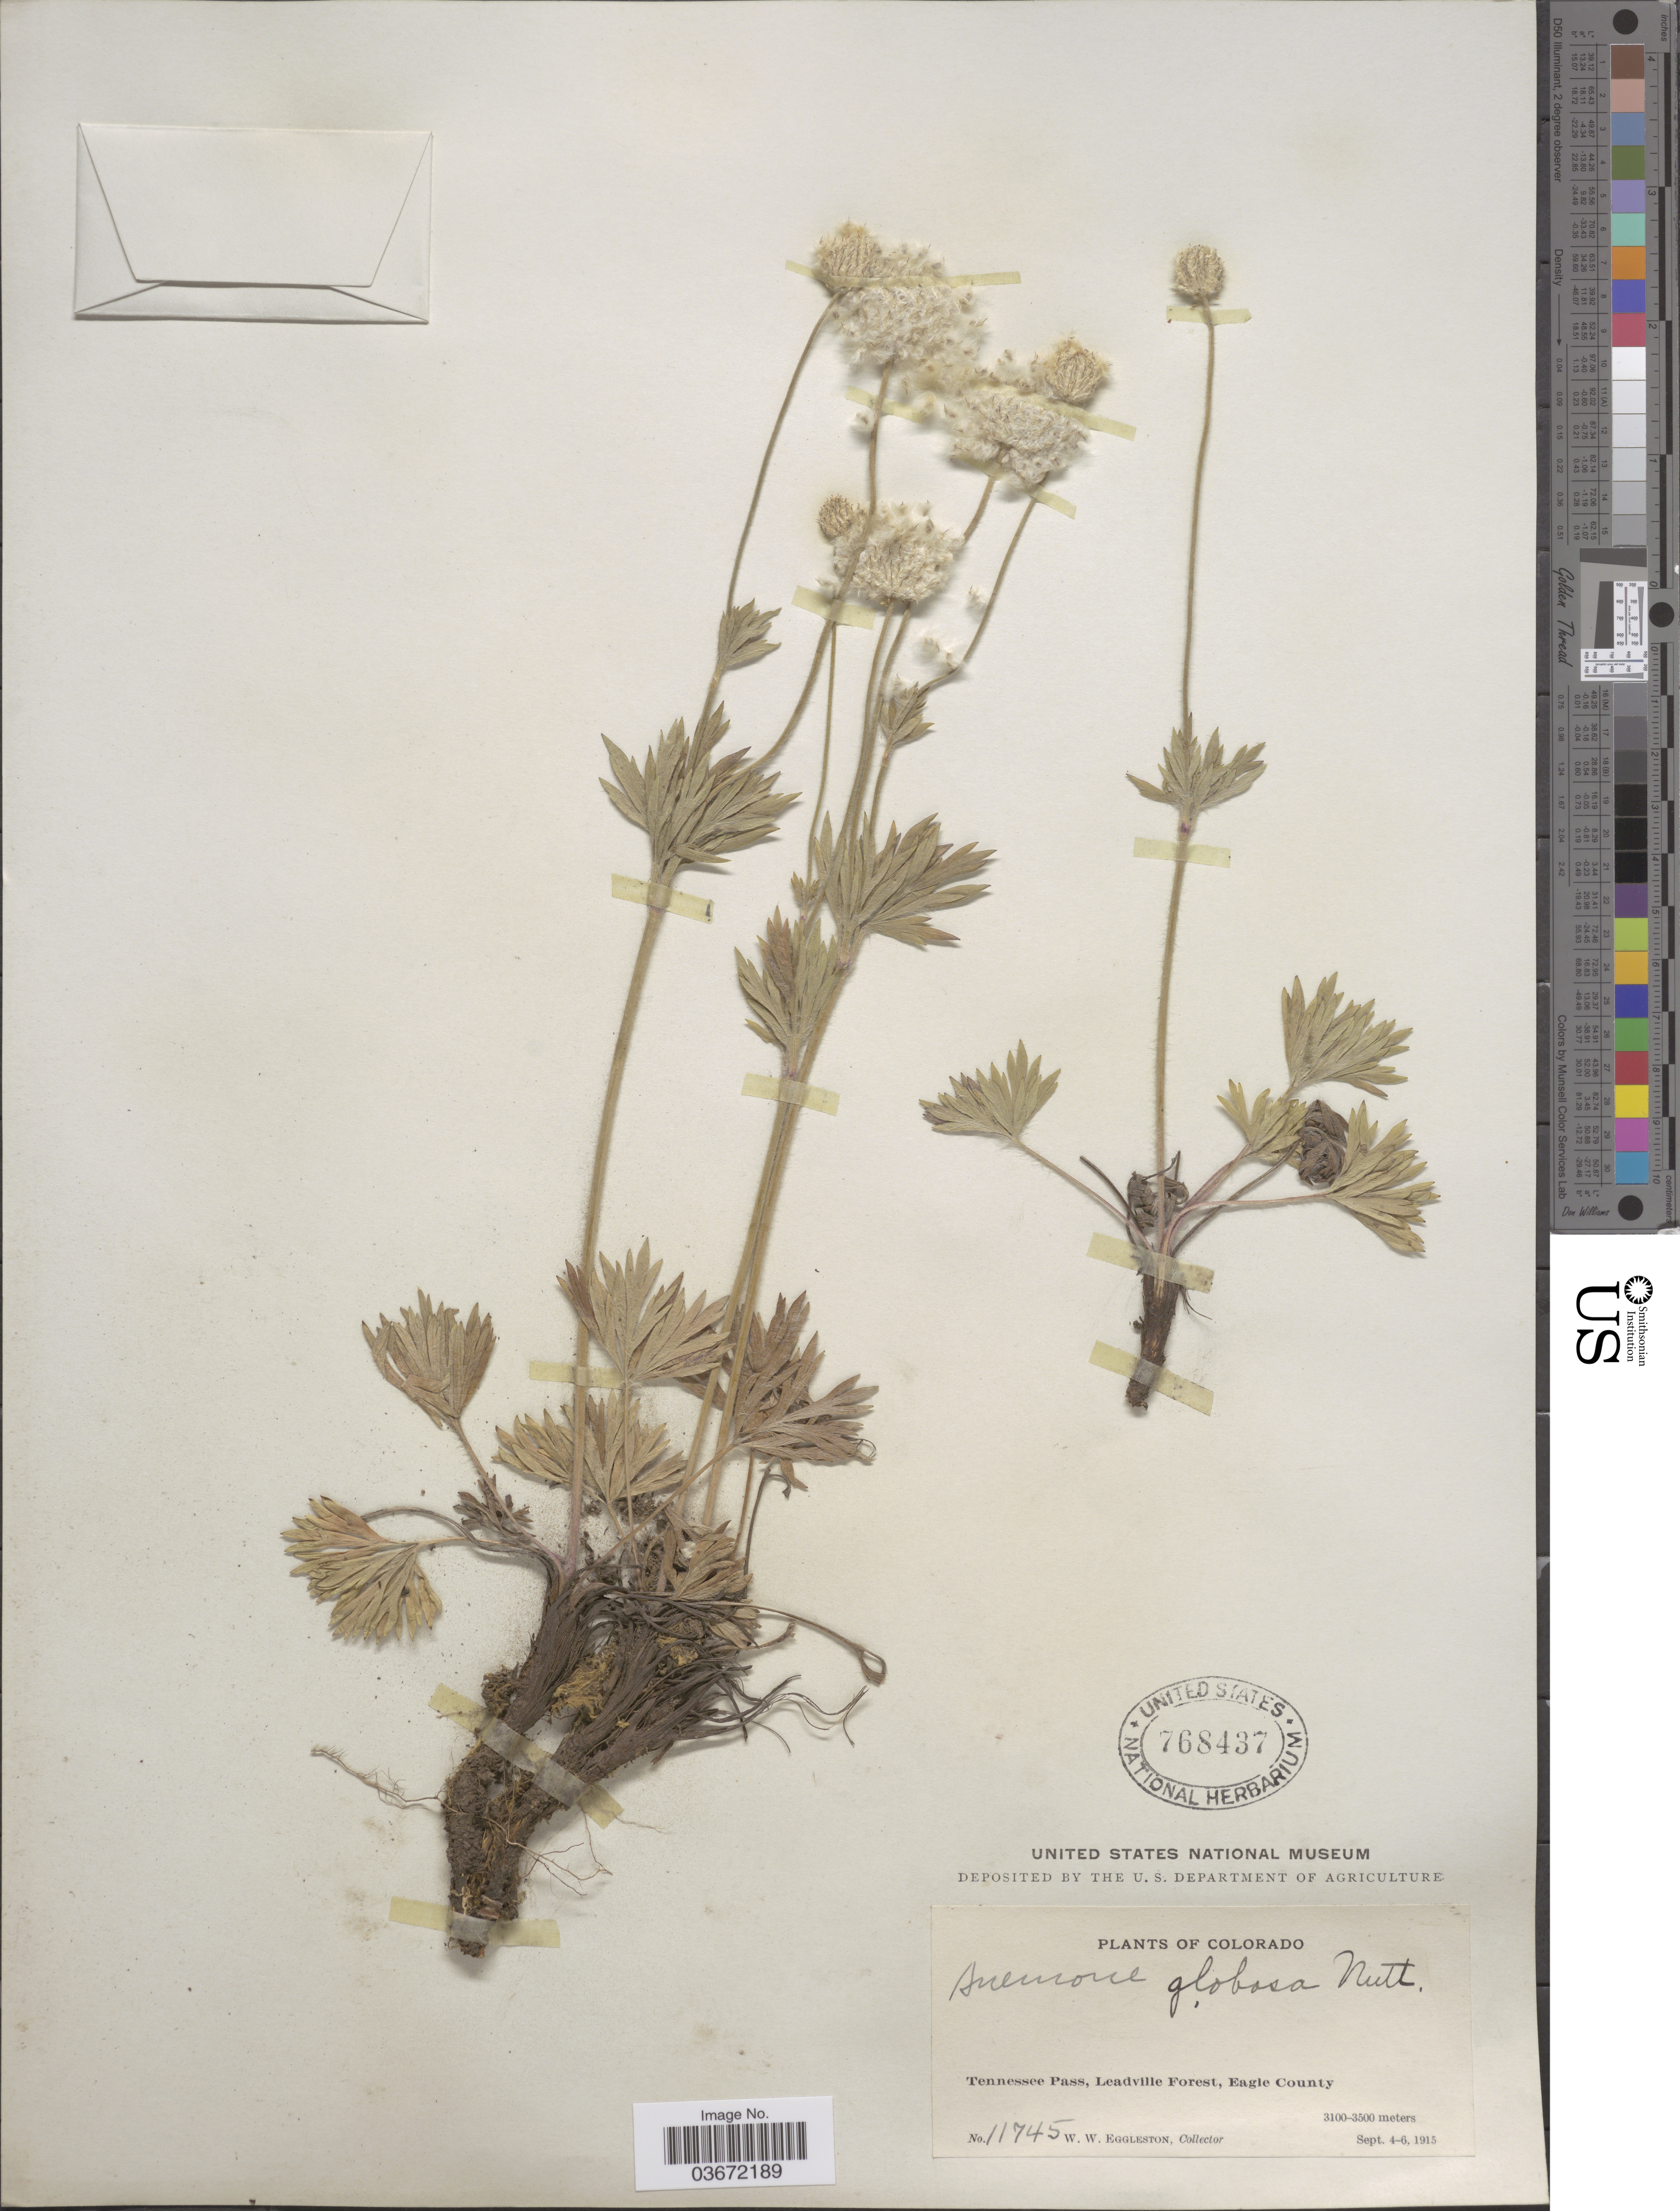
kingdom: Plantae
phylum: Tracheophyta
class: Magnoliopsida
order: Ranunculales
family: Ranunculaceae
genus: Anemone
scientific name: Anemone globosa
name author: (Torr. & A. Gray) Nutt. ex A. Heller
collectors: W. W. Eggleston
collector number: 11745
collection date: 1915-09-04/1915-09-06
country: United States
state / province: Colorado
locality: Tennessee Pass, Leadville Forest, Eagle County.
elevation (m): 3100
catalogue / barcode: US 768437